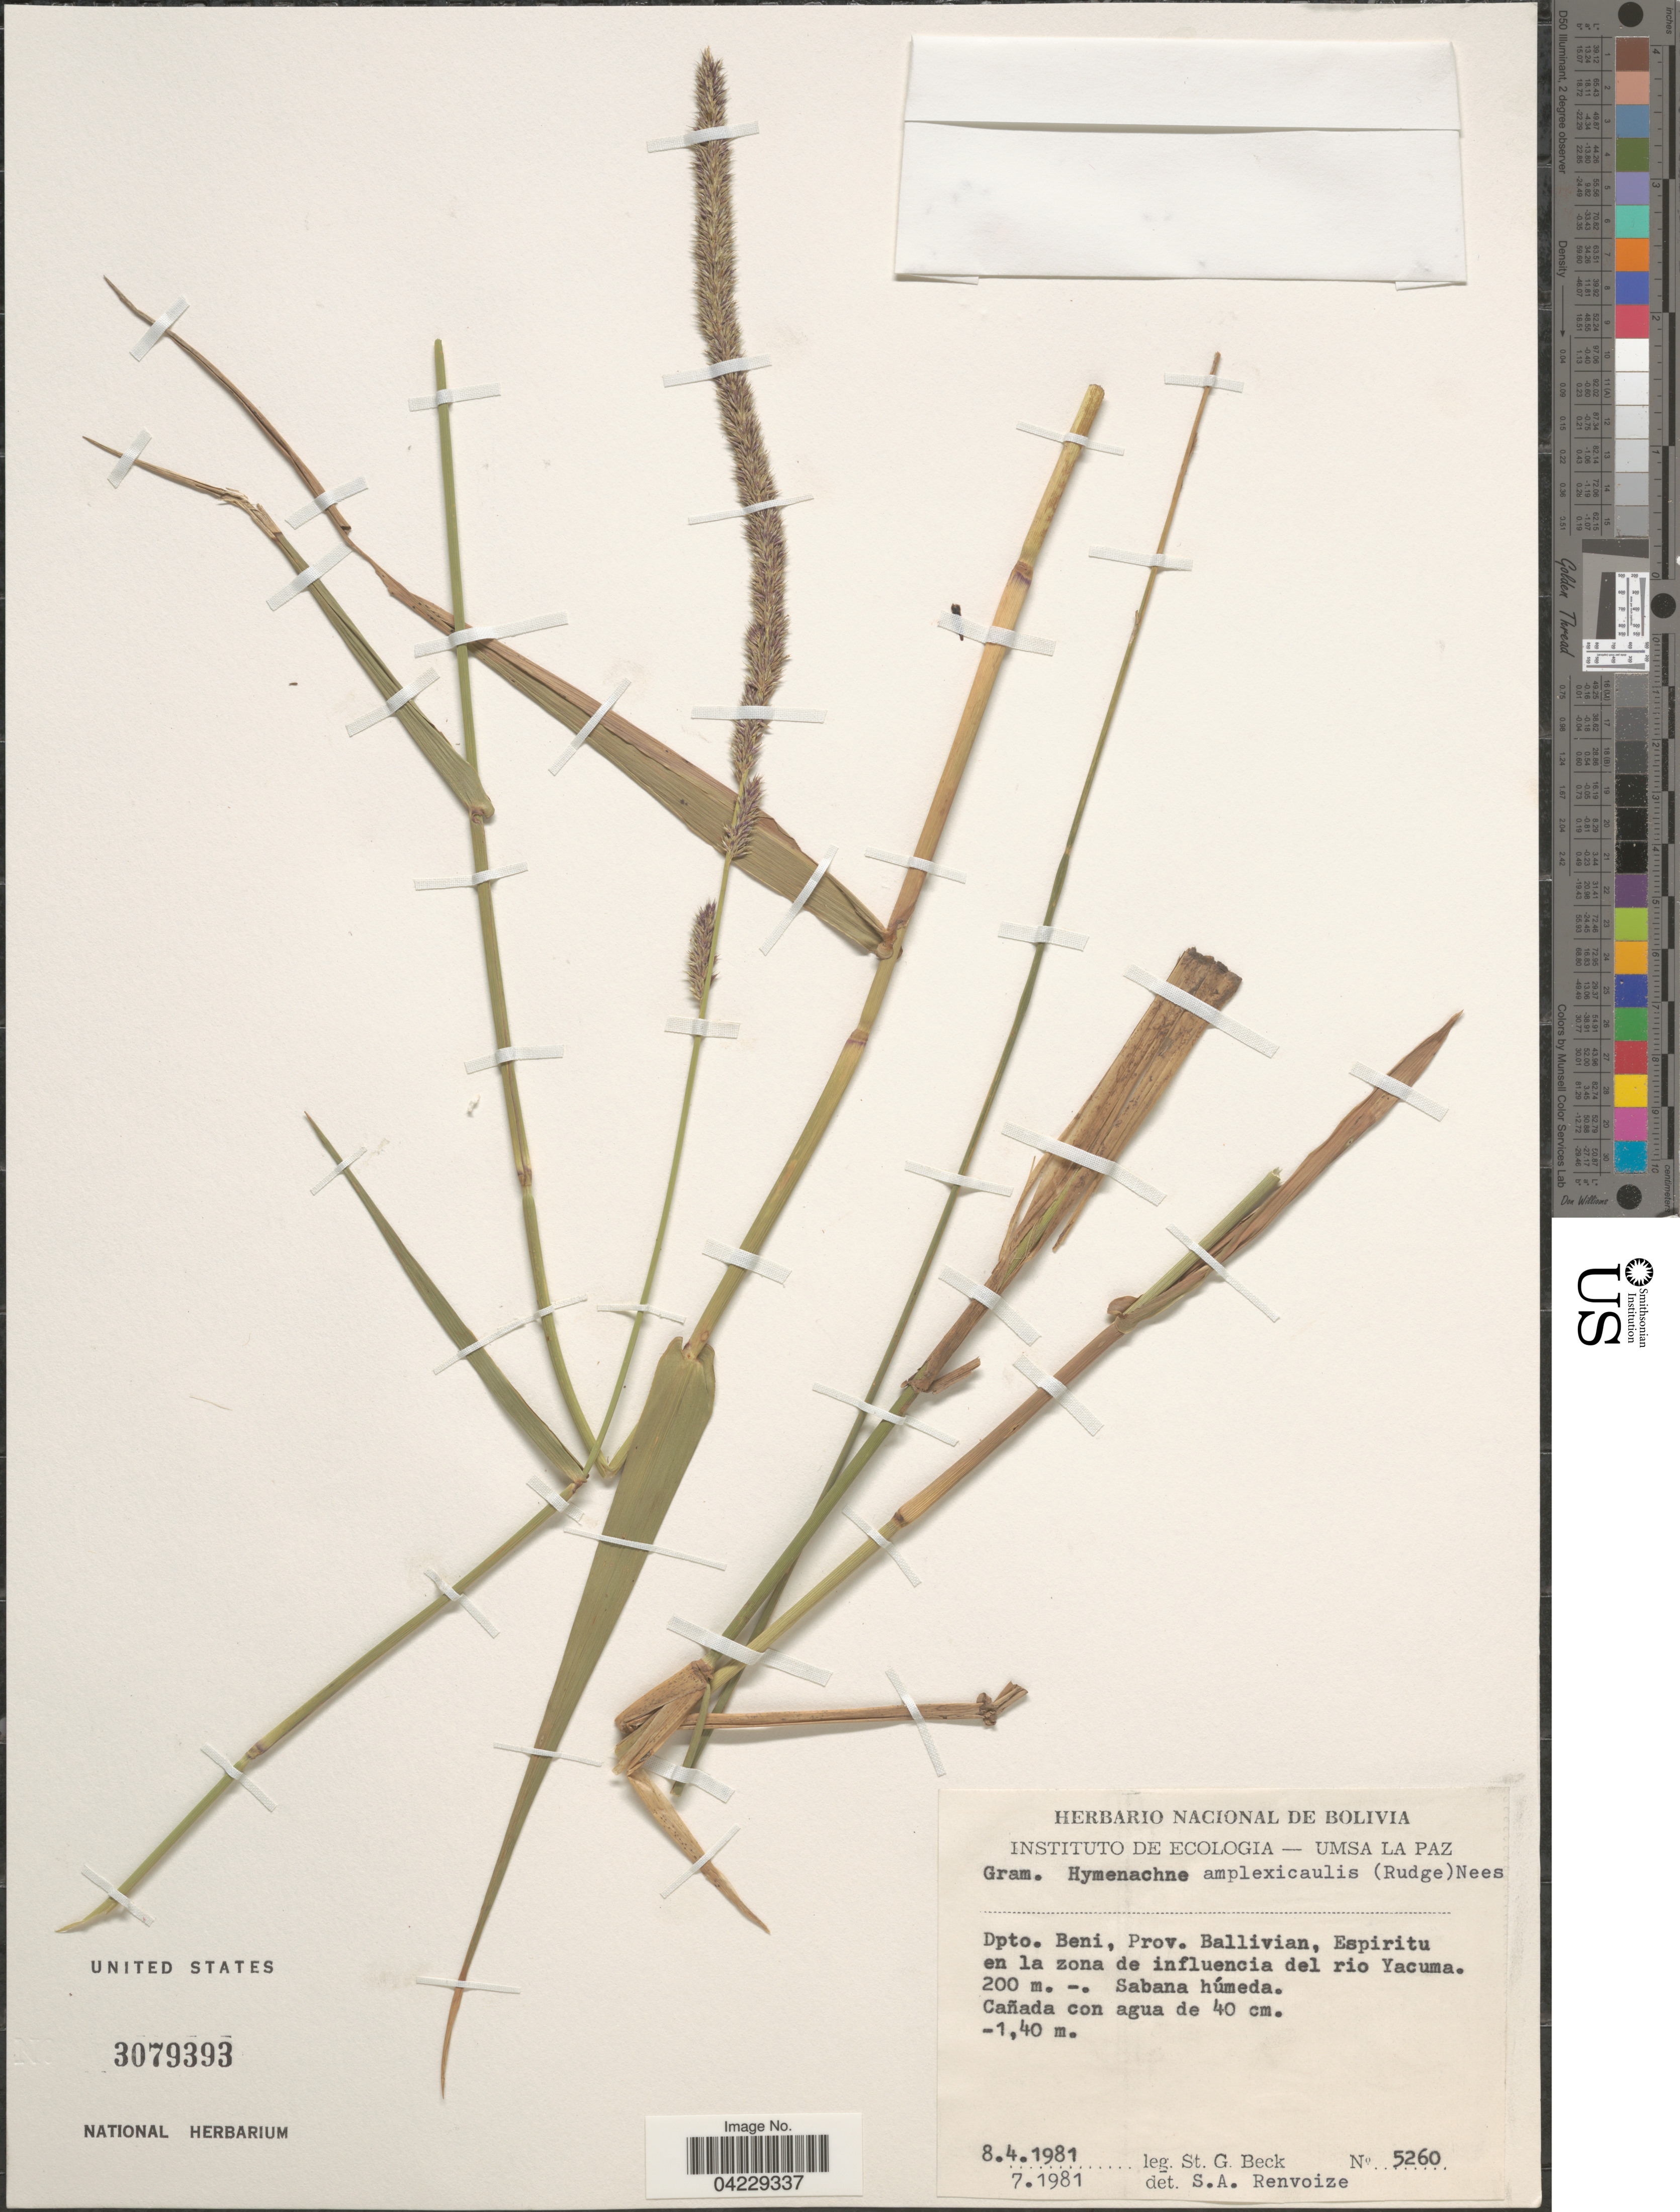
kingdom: Plantae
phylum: Tracheophyta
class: Liliopsida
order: Poales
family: Poaceae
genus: Hymenachne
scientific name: Hymenachne amplexicaulis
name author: (Rudge) Nees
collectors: S. G. Beck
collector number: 5260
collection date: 1981-04-08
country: Bolivia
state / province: Beni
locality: Dpto. Beni, Prov. Ballivian, Espiritu en la zona de influencia del rio Yacuma.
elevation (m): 200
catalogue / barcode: US 3079393